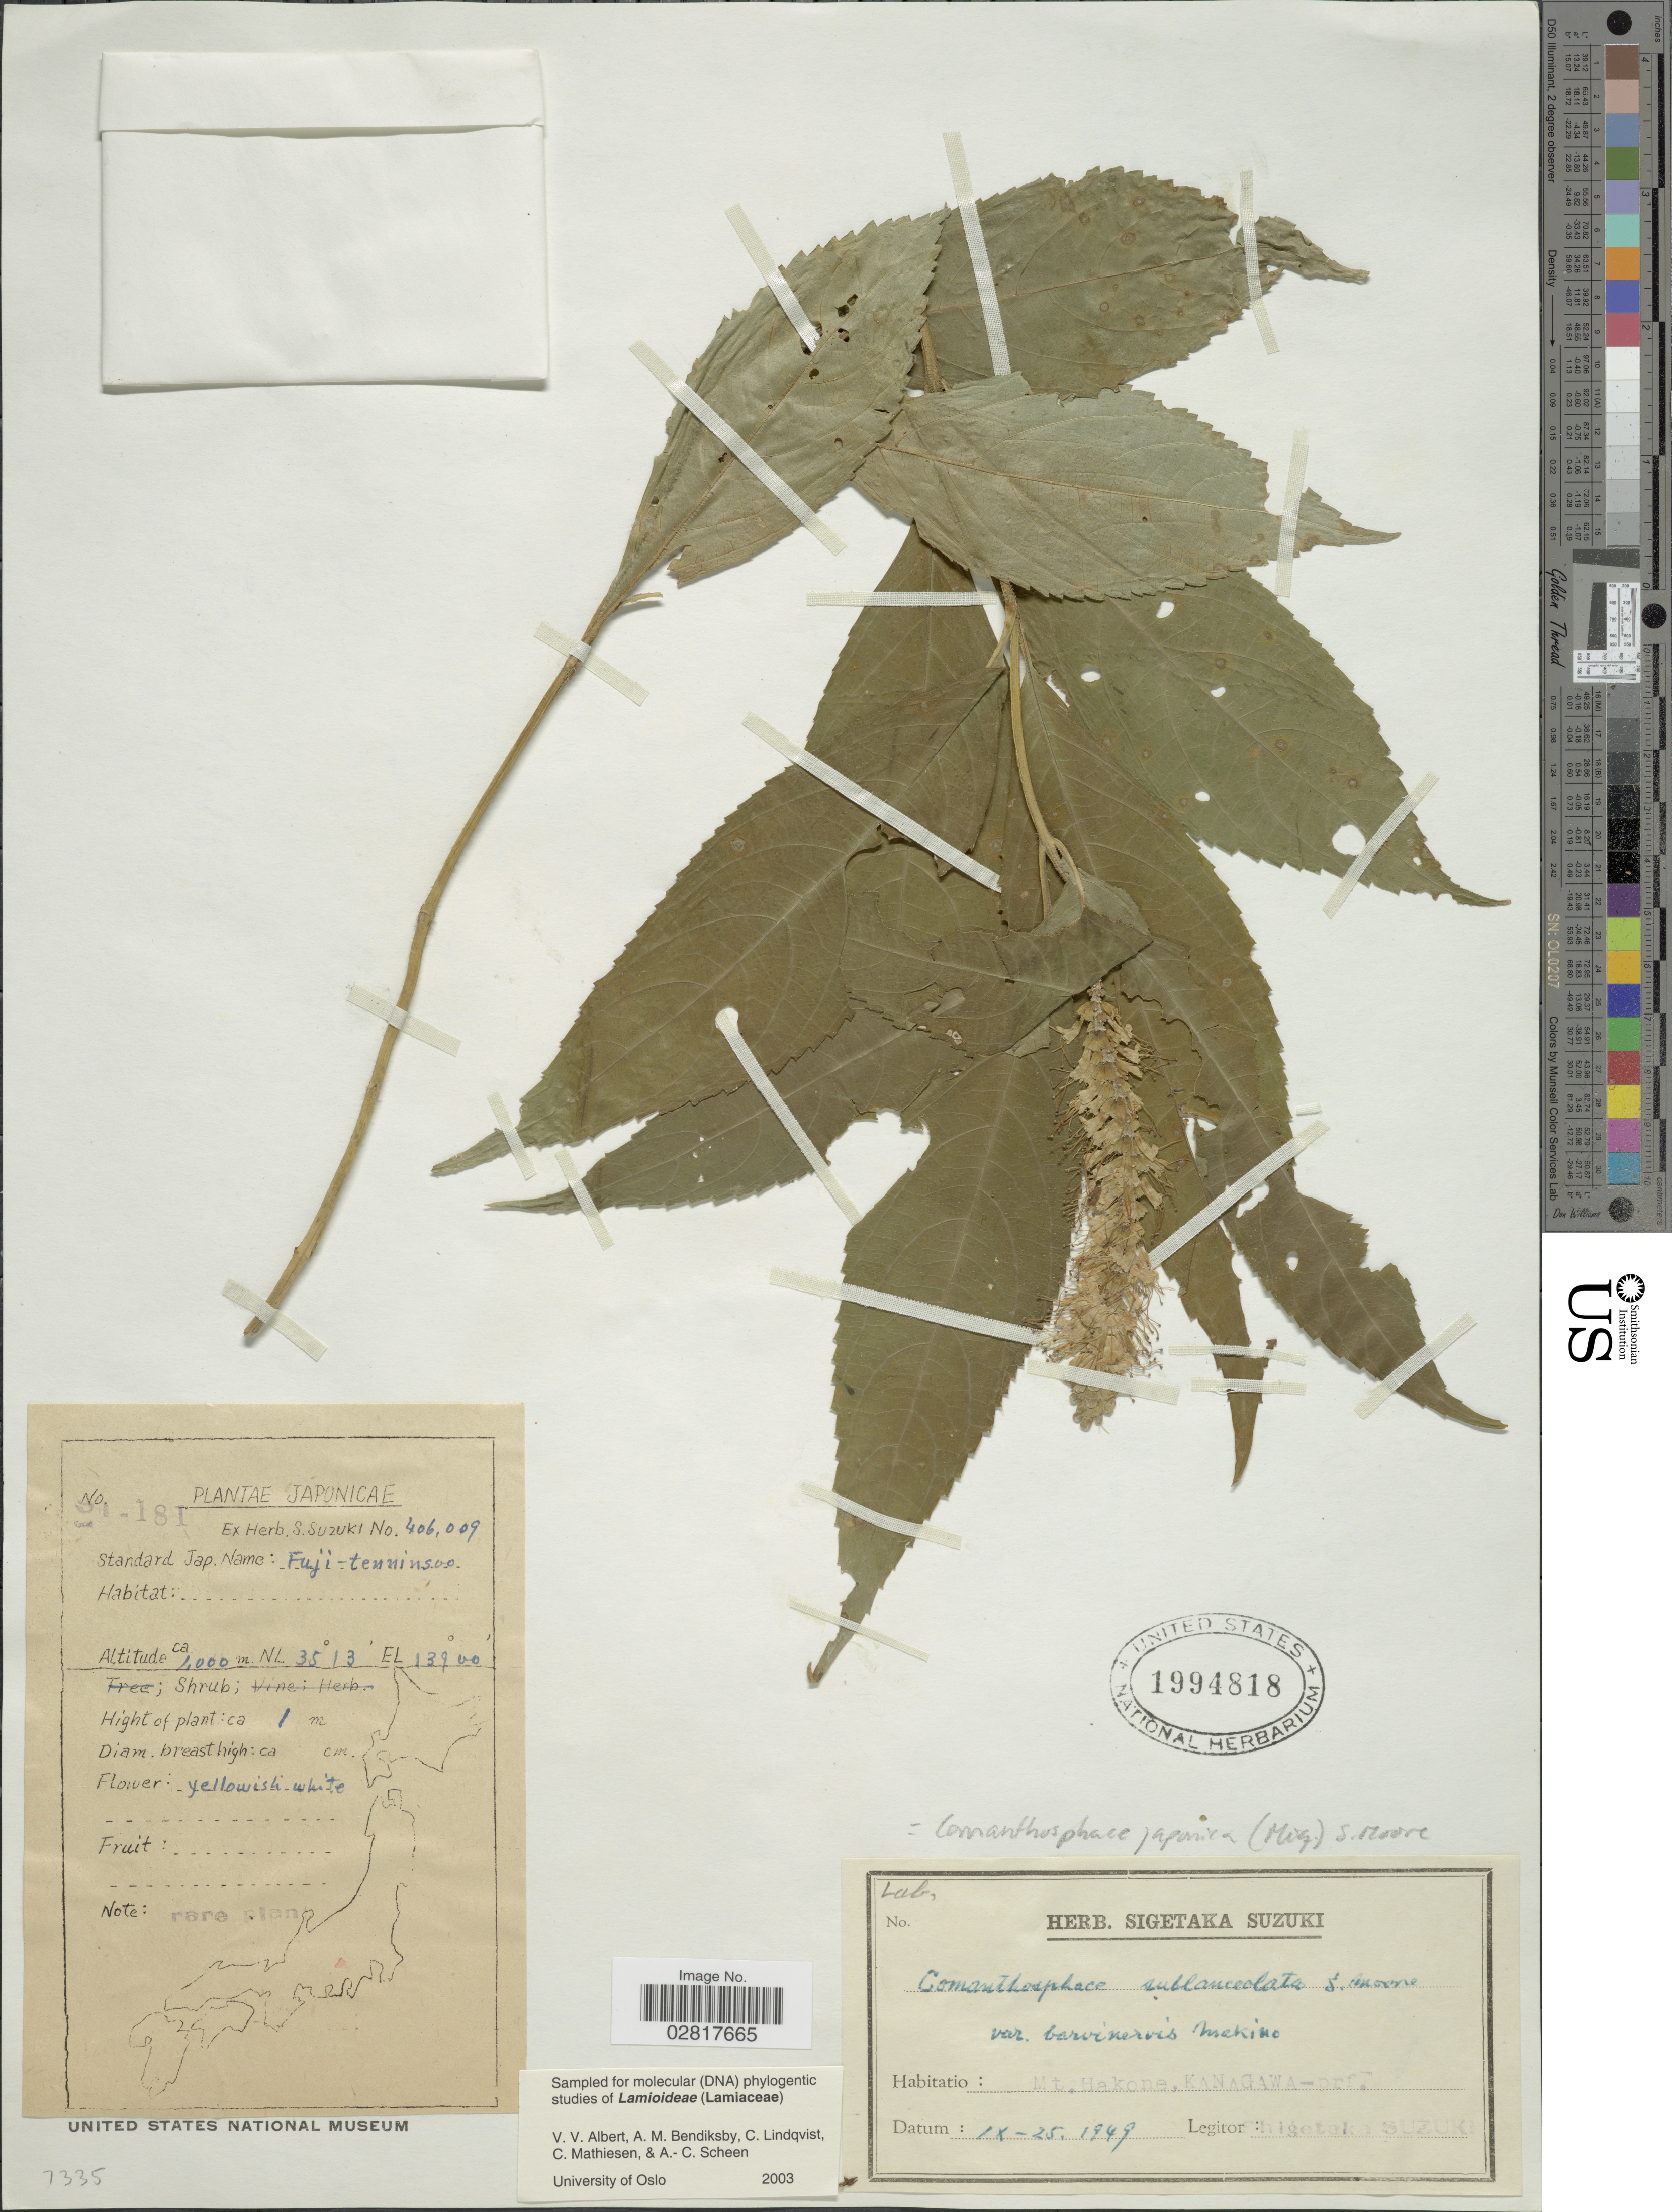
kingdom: Plantae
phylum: Tracheophyta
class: Magnoliopsida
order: Lamiales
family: Lamiaceae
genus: Comanthosphace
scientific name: Comanthosphace japonica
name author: (Miq.) S. Moore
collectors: S. Suzuki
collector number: SI-181*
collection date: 1949-09-25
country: Japan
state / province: Kanagawa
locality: Mt. Hakone, Kanagawa-prf.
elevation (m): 4000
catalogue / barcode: US 1994818